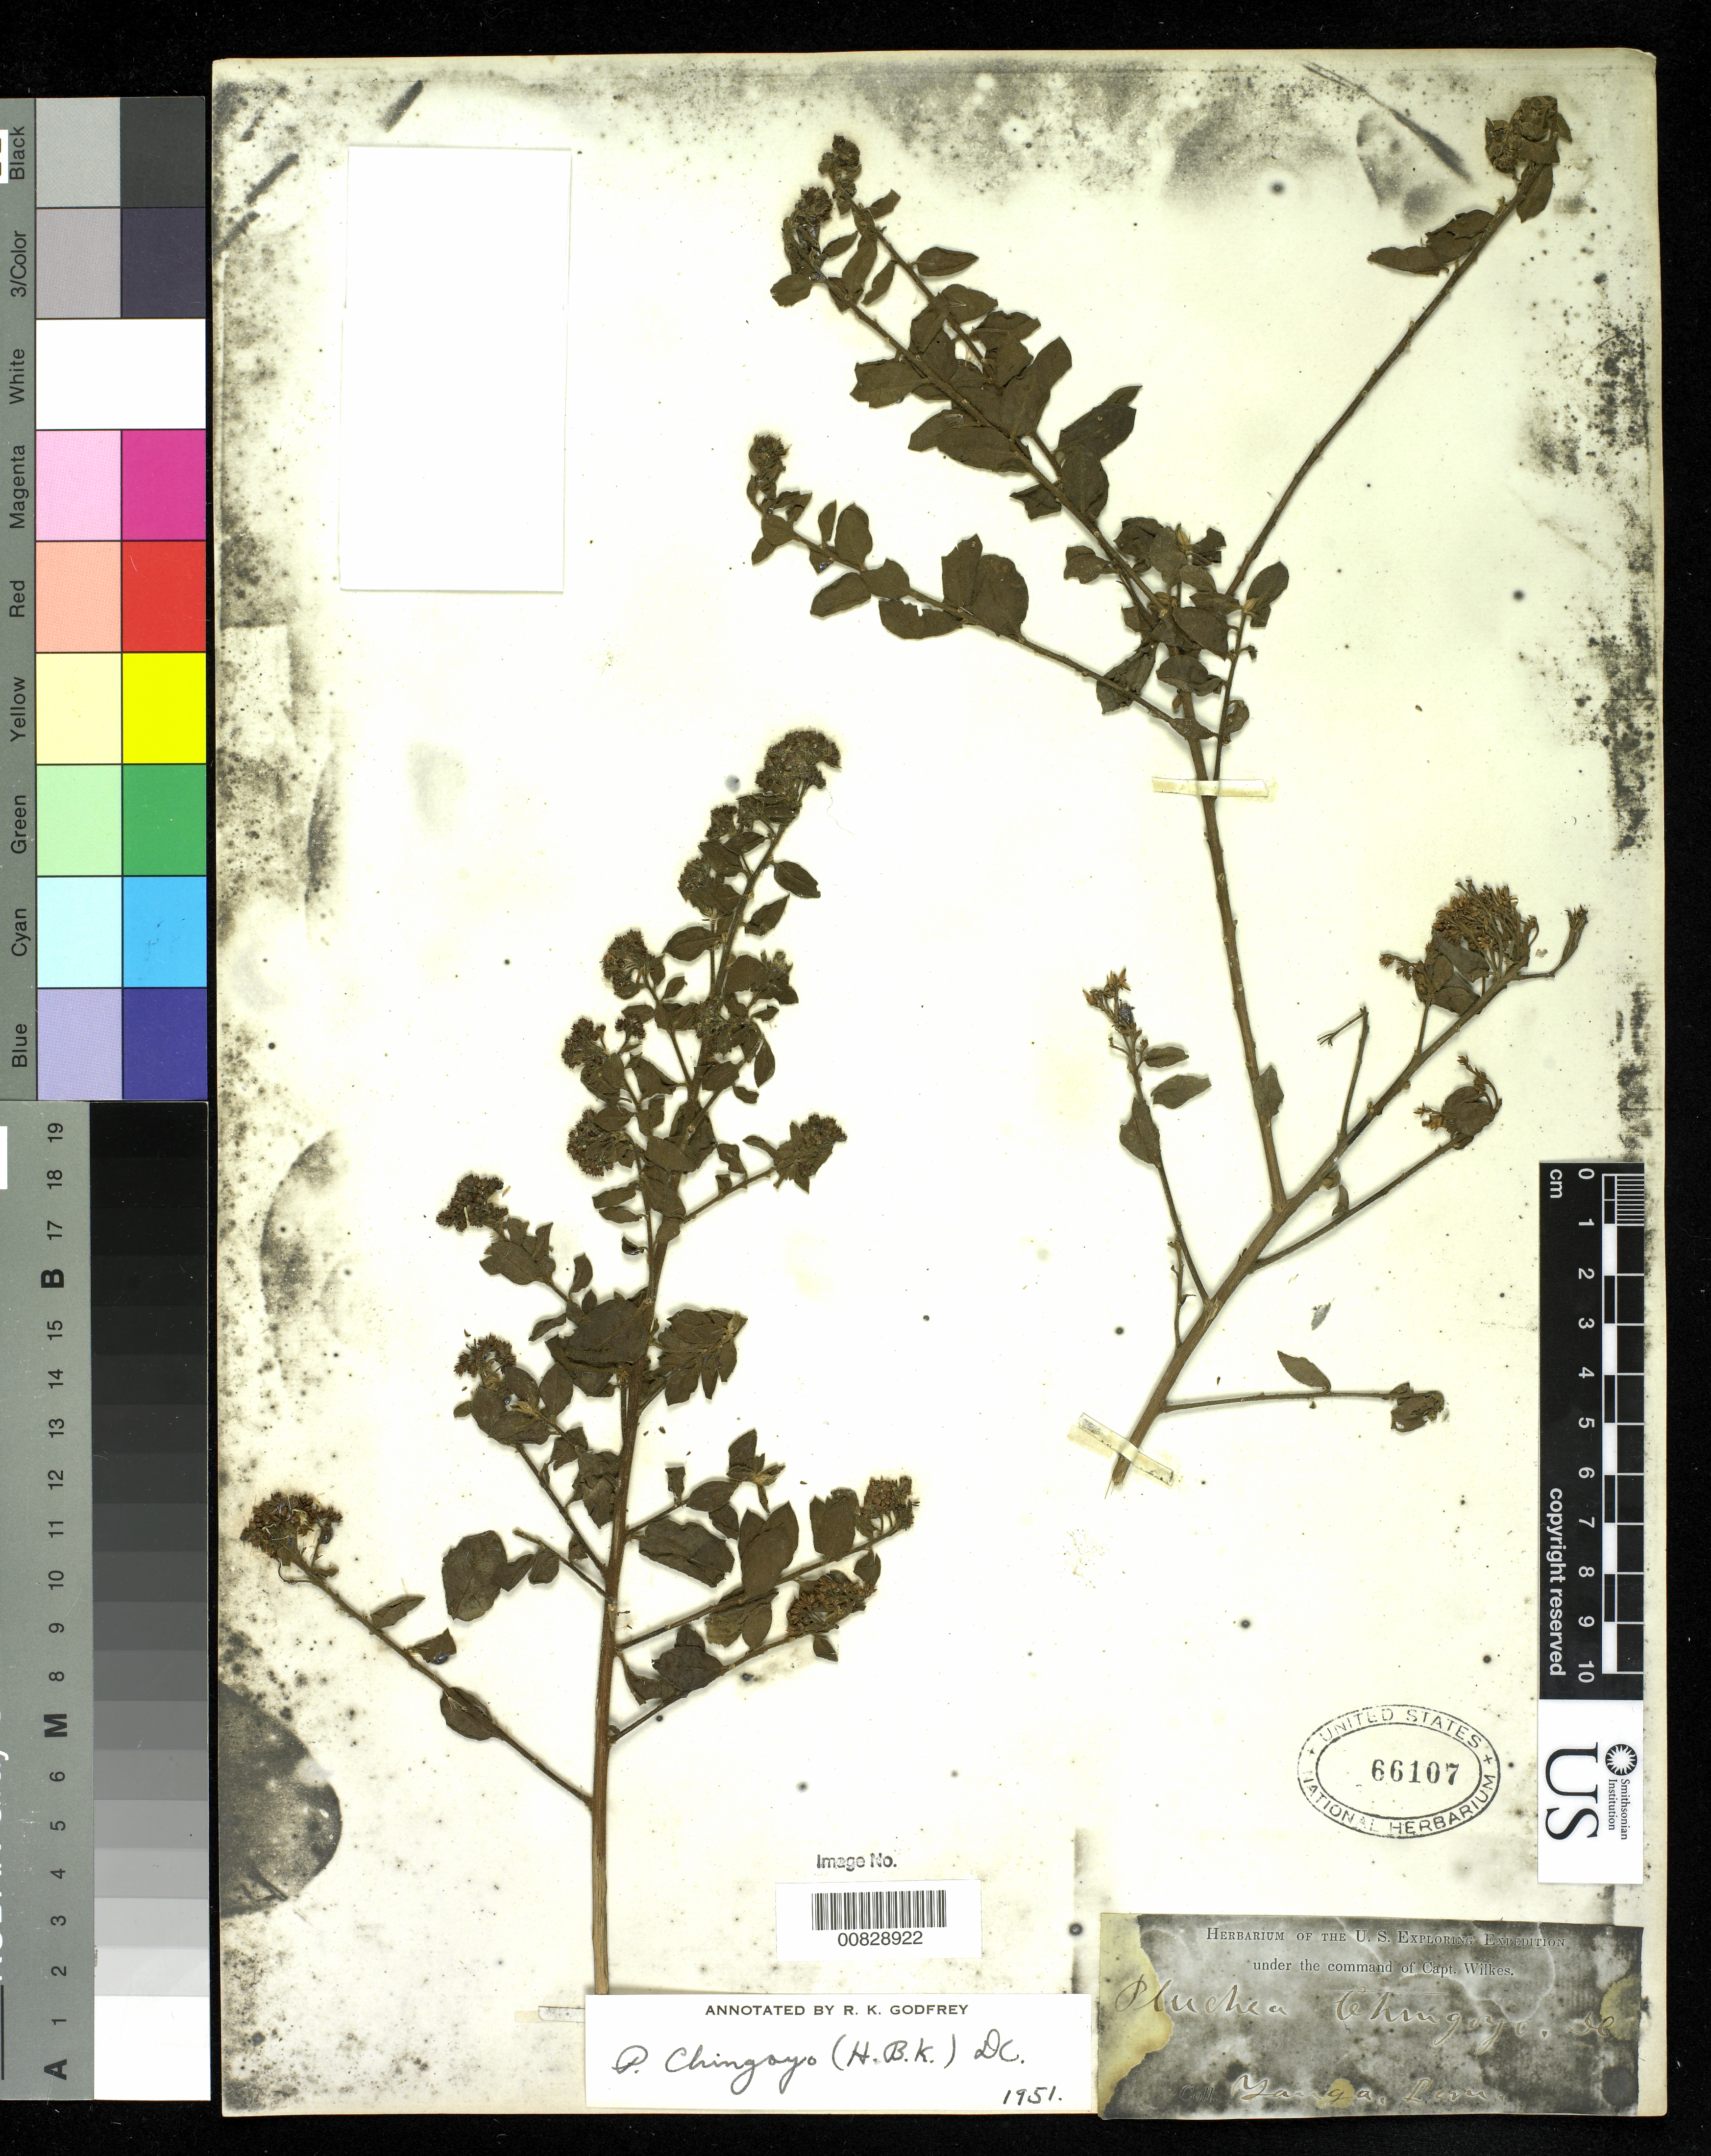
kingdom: Plantae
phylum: Tracheophyta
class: Magnoliopsida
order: Asterales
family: Asteraceae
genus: Pluchea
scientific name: Pluchea chingoyo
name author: DC.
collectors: Wilkes Explor. Exped.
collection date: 1838/1842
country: Peru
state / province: La Libertad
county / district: Pataz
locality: Yanga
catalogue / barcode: US 66107